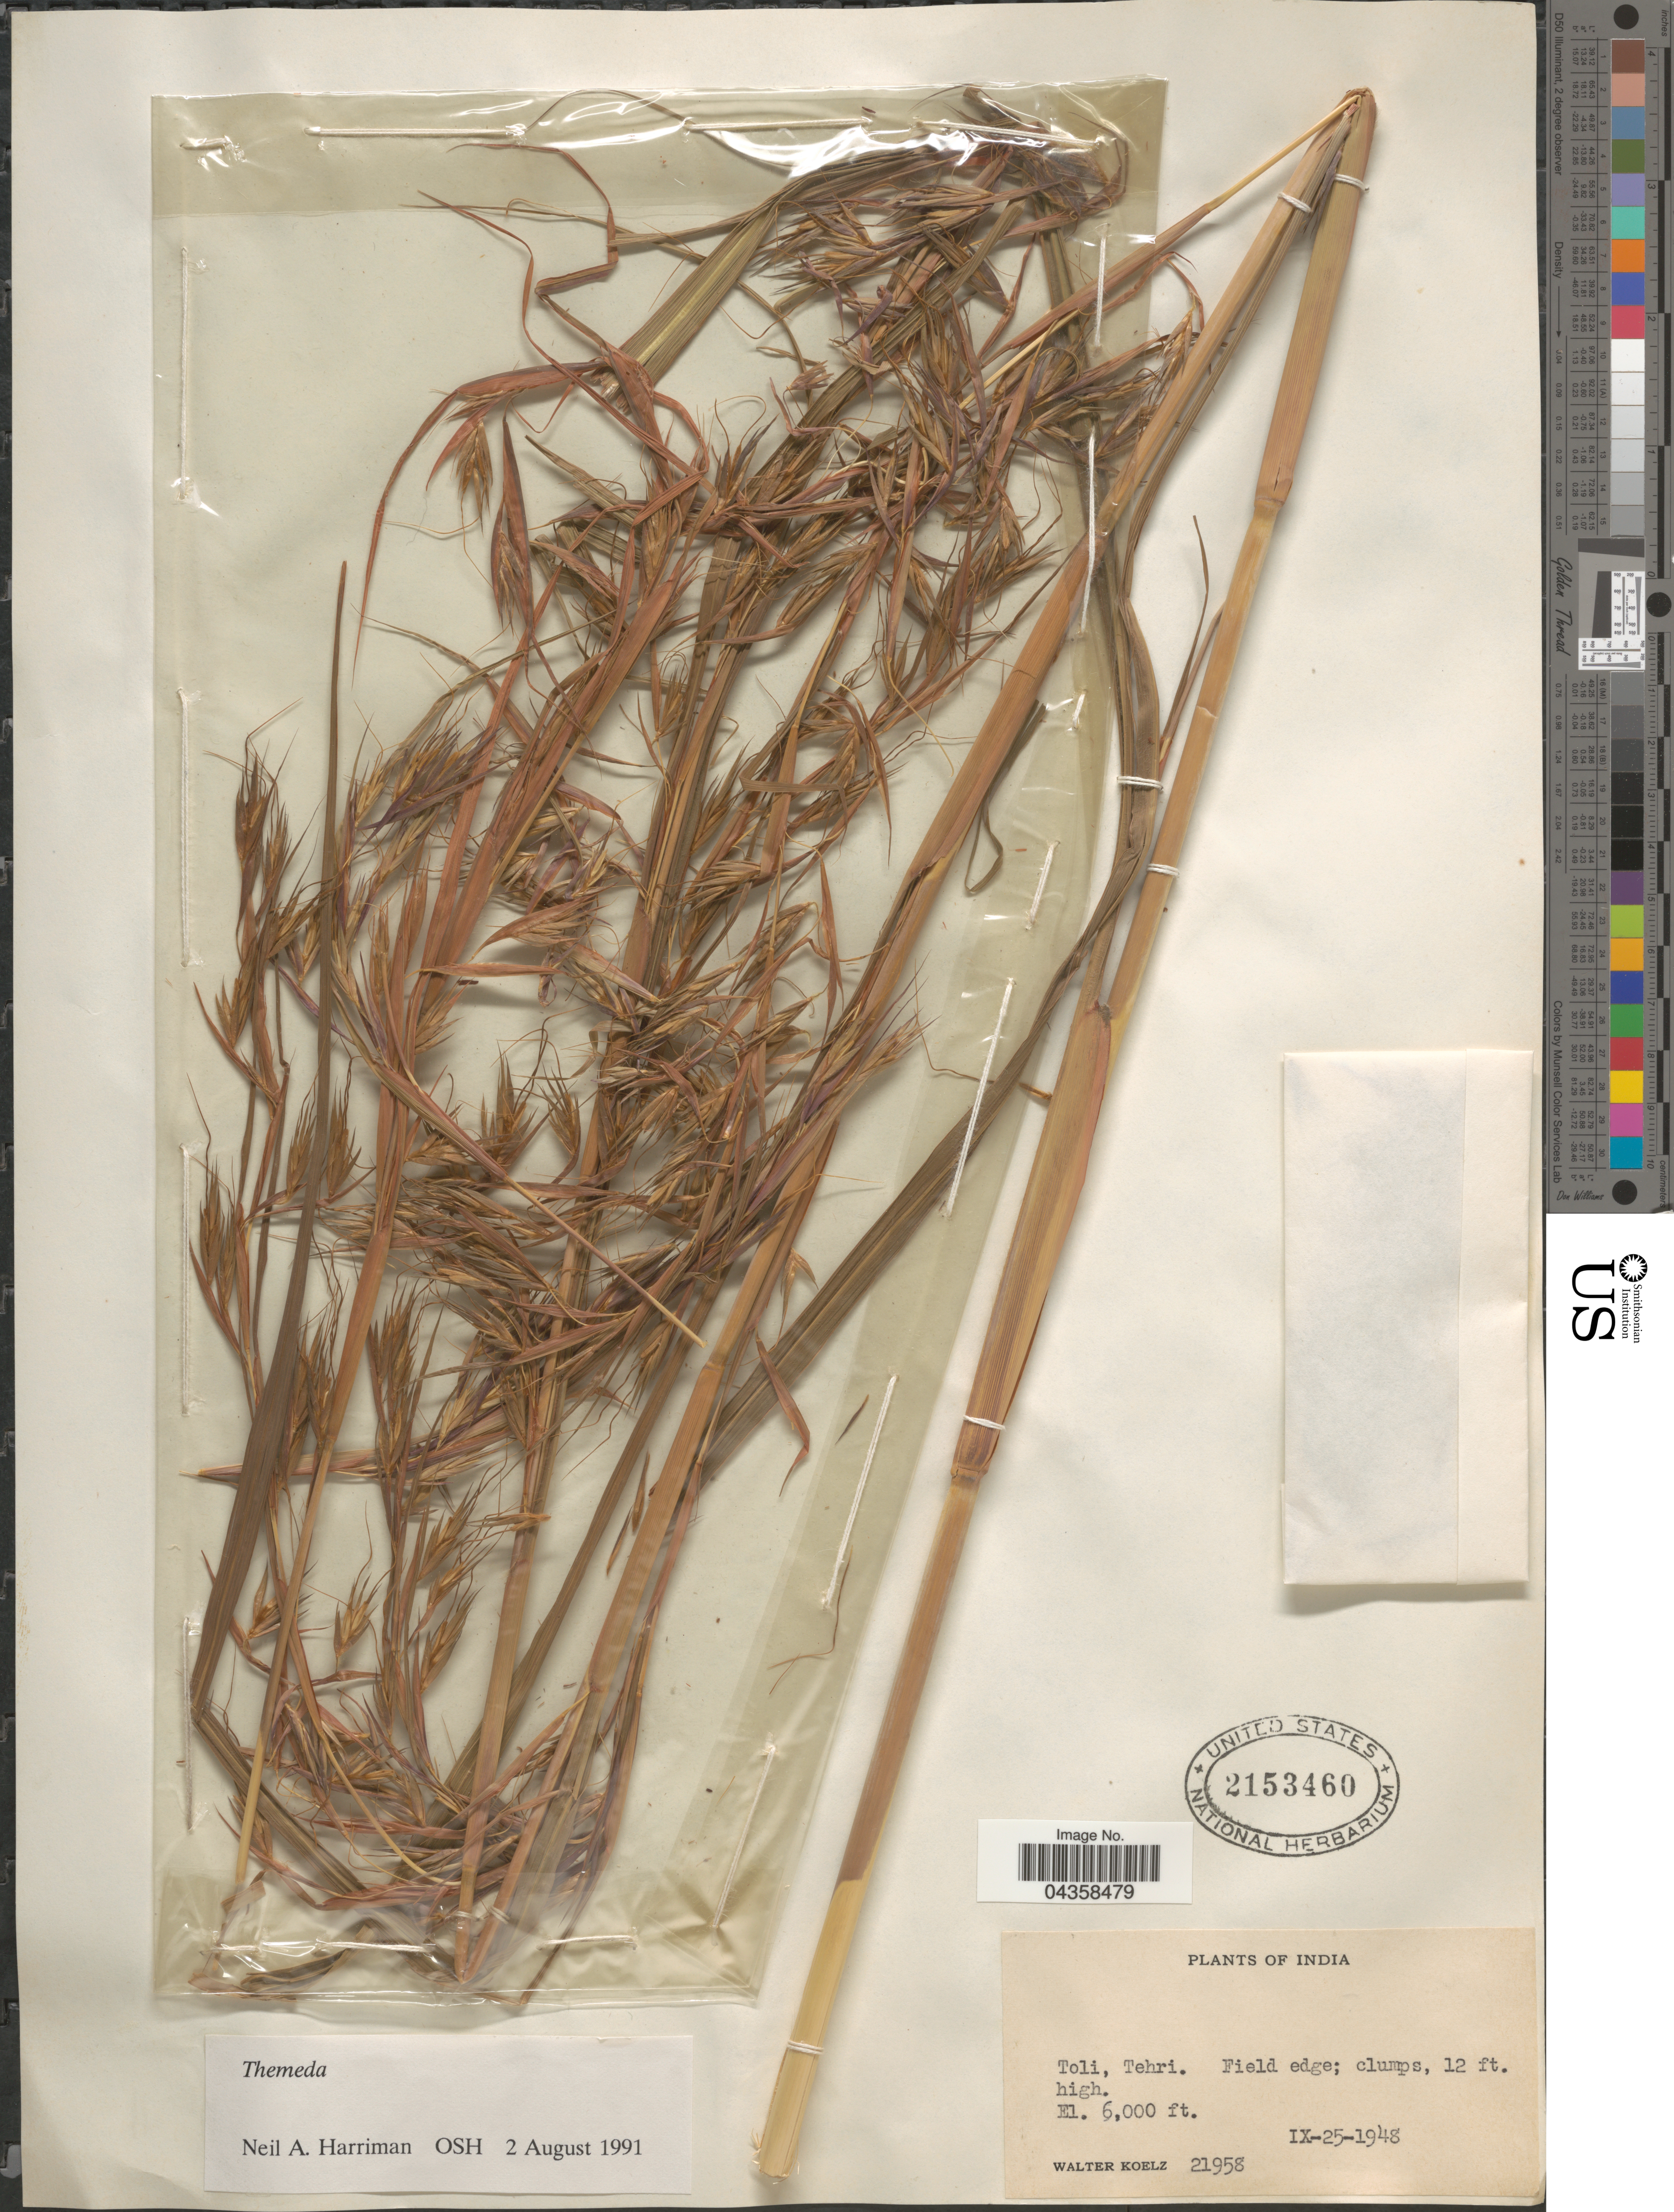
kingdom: Plantae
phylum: Tracheophyta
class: Liliopsida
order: Poales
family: Poaceae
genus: Themeda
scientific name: Themeda sp.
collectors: W. N. Koelz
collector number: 21958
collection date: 1948-09-25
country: India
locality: Toli, Tehri.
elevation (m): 1829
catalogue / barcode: US 2153460